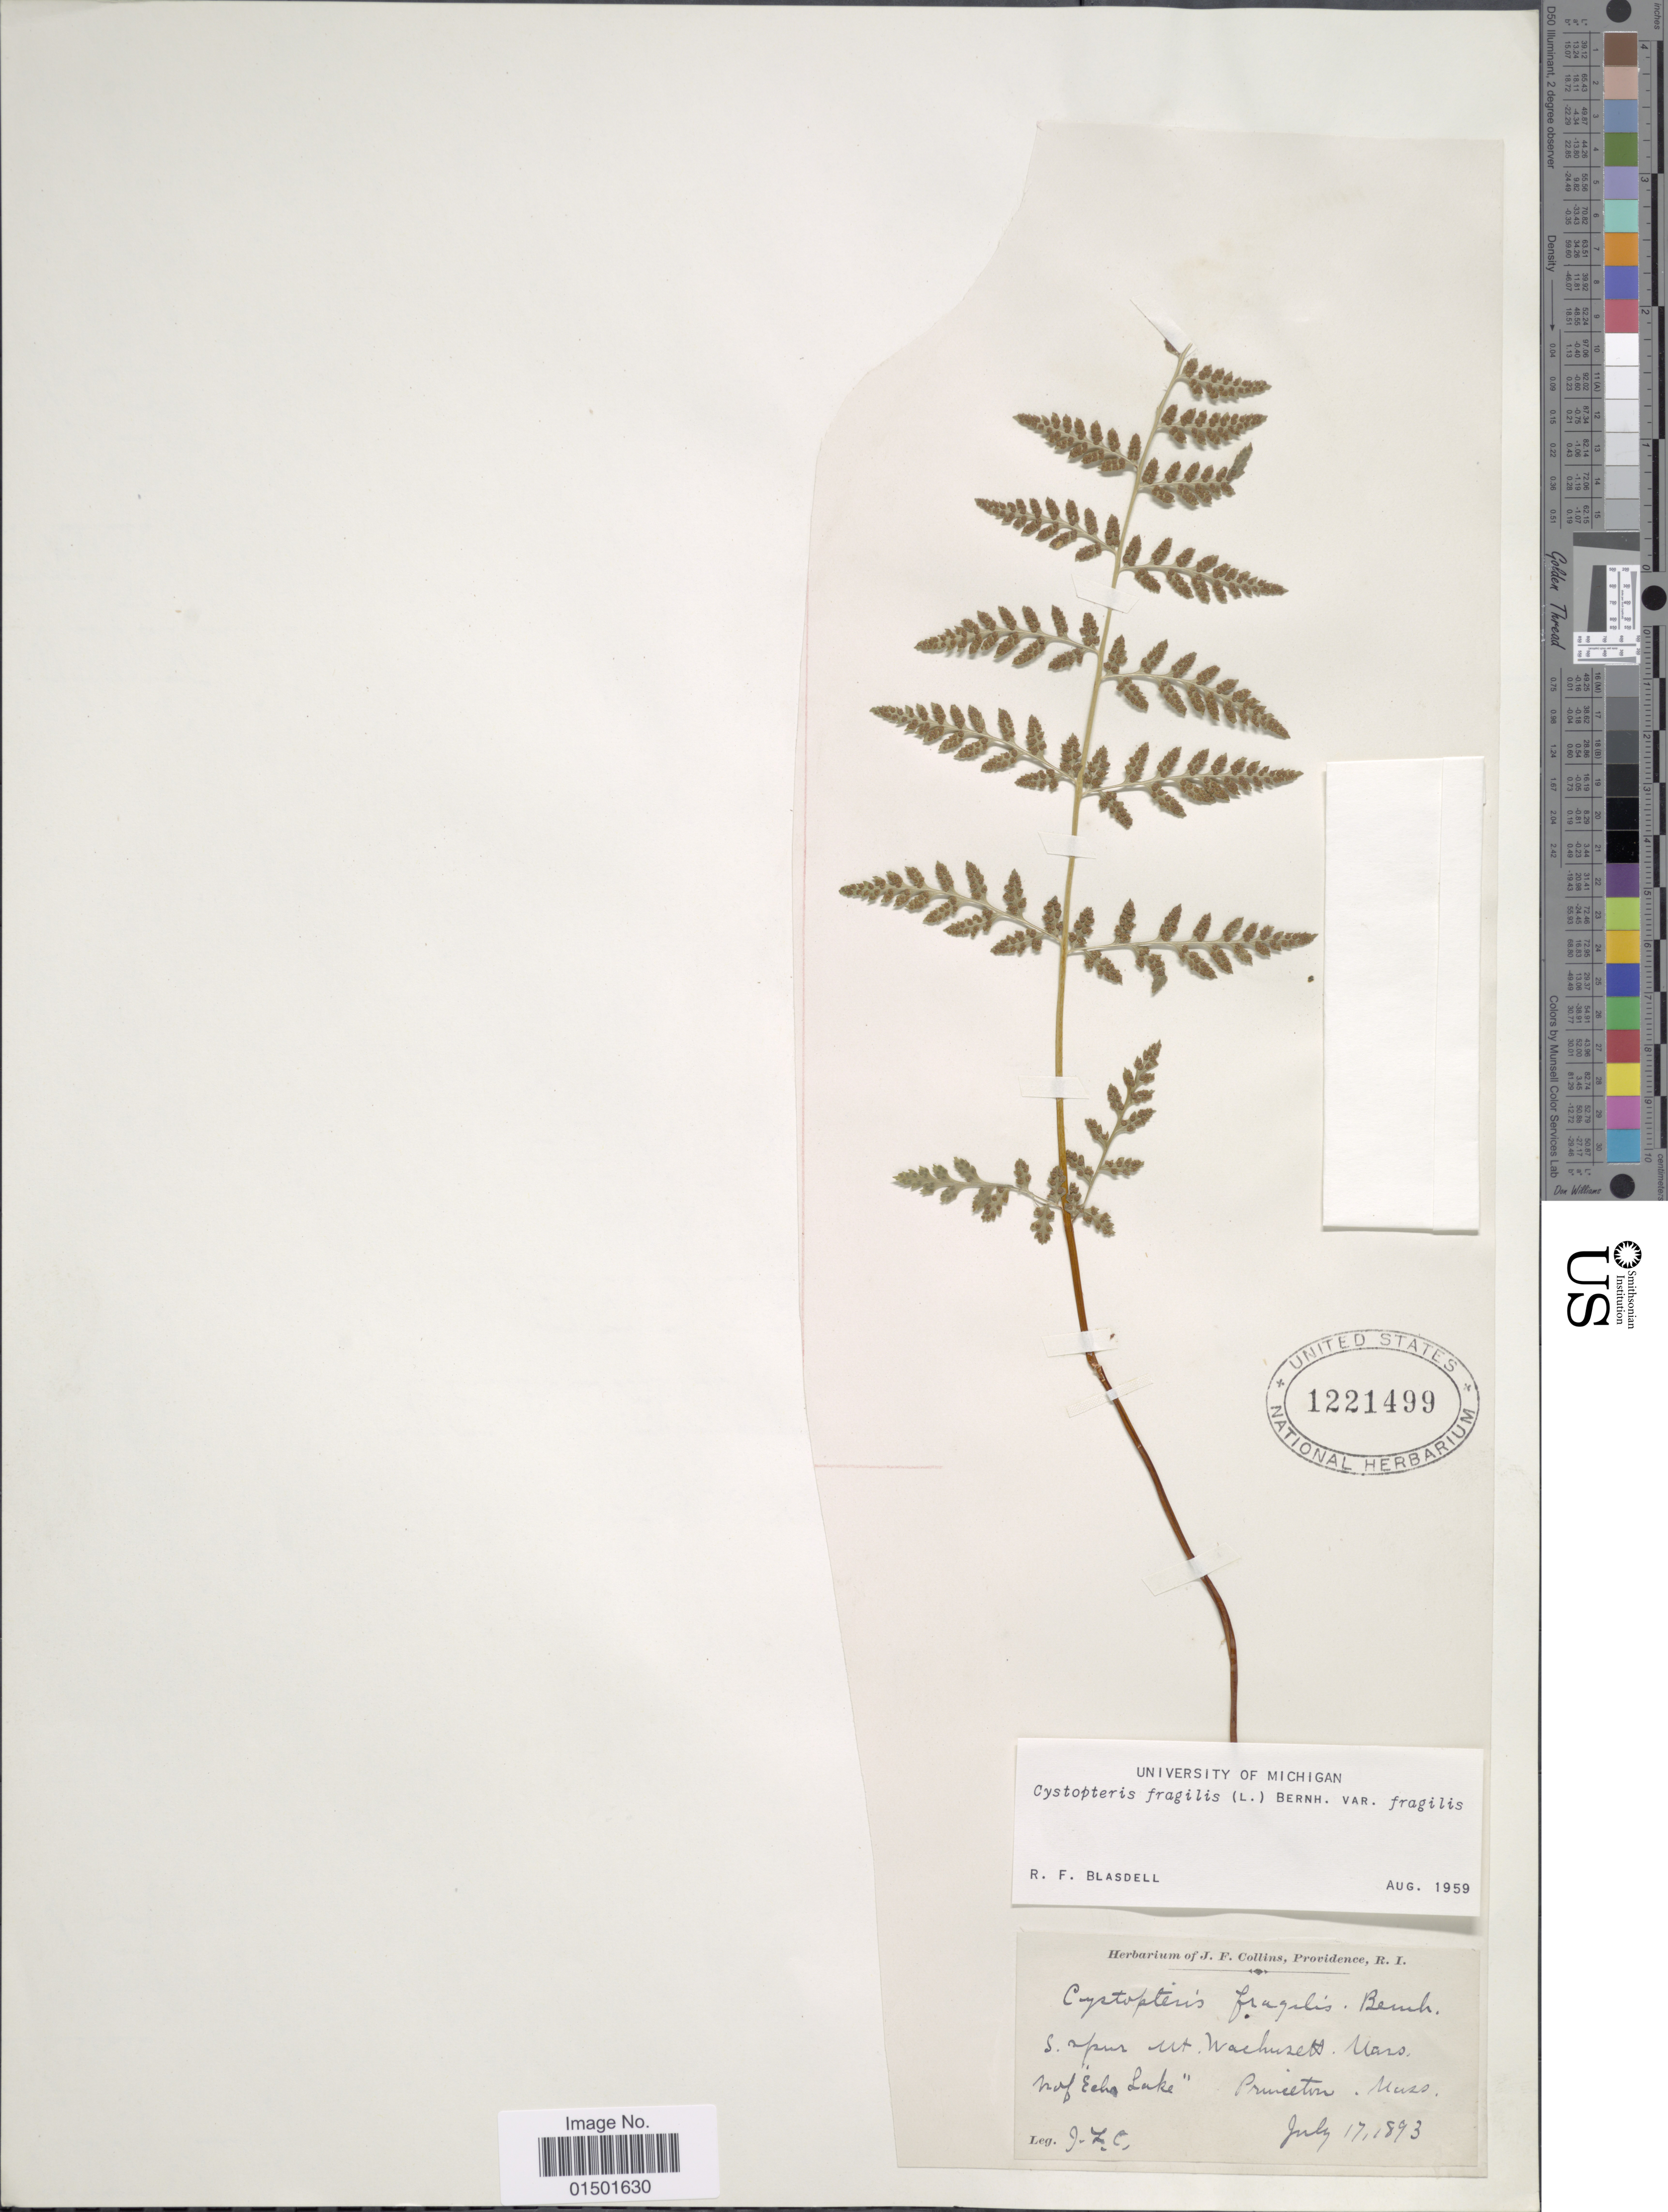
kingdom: Plantae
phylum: Tracheophyta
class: Polypodiopsida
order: Polypodiales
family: Cystopteridaceae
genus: Cystopteris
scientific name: Cystopteris fragilis var. fragilis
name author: (L.) Bernh.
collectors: J. Collins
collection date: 1893-07-17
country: United States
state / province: Massachusetts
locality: S. spur Mt. Machusett. Mars., N. of Echo Lake Princeton.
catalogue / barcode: US 1221499